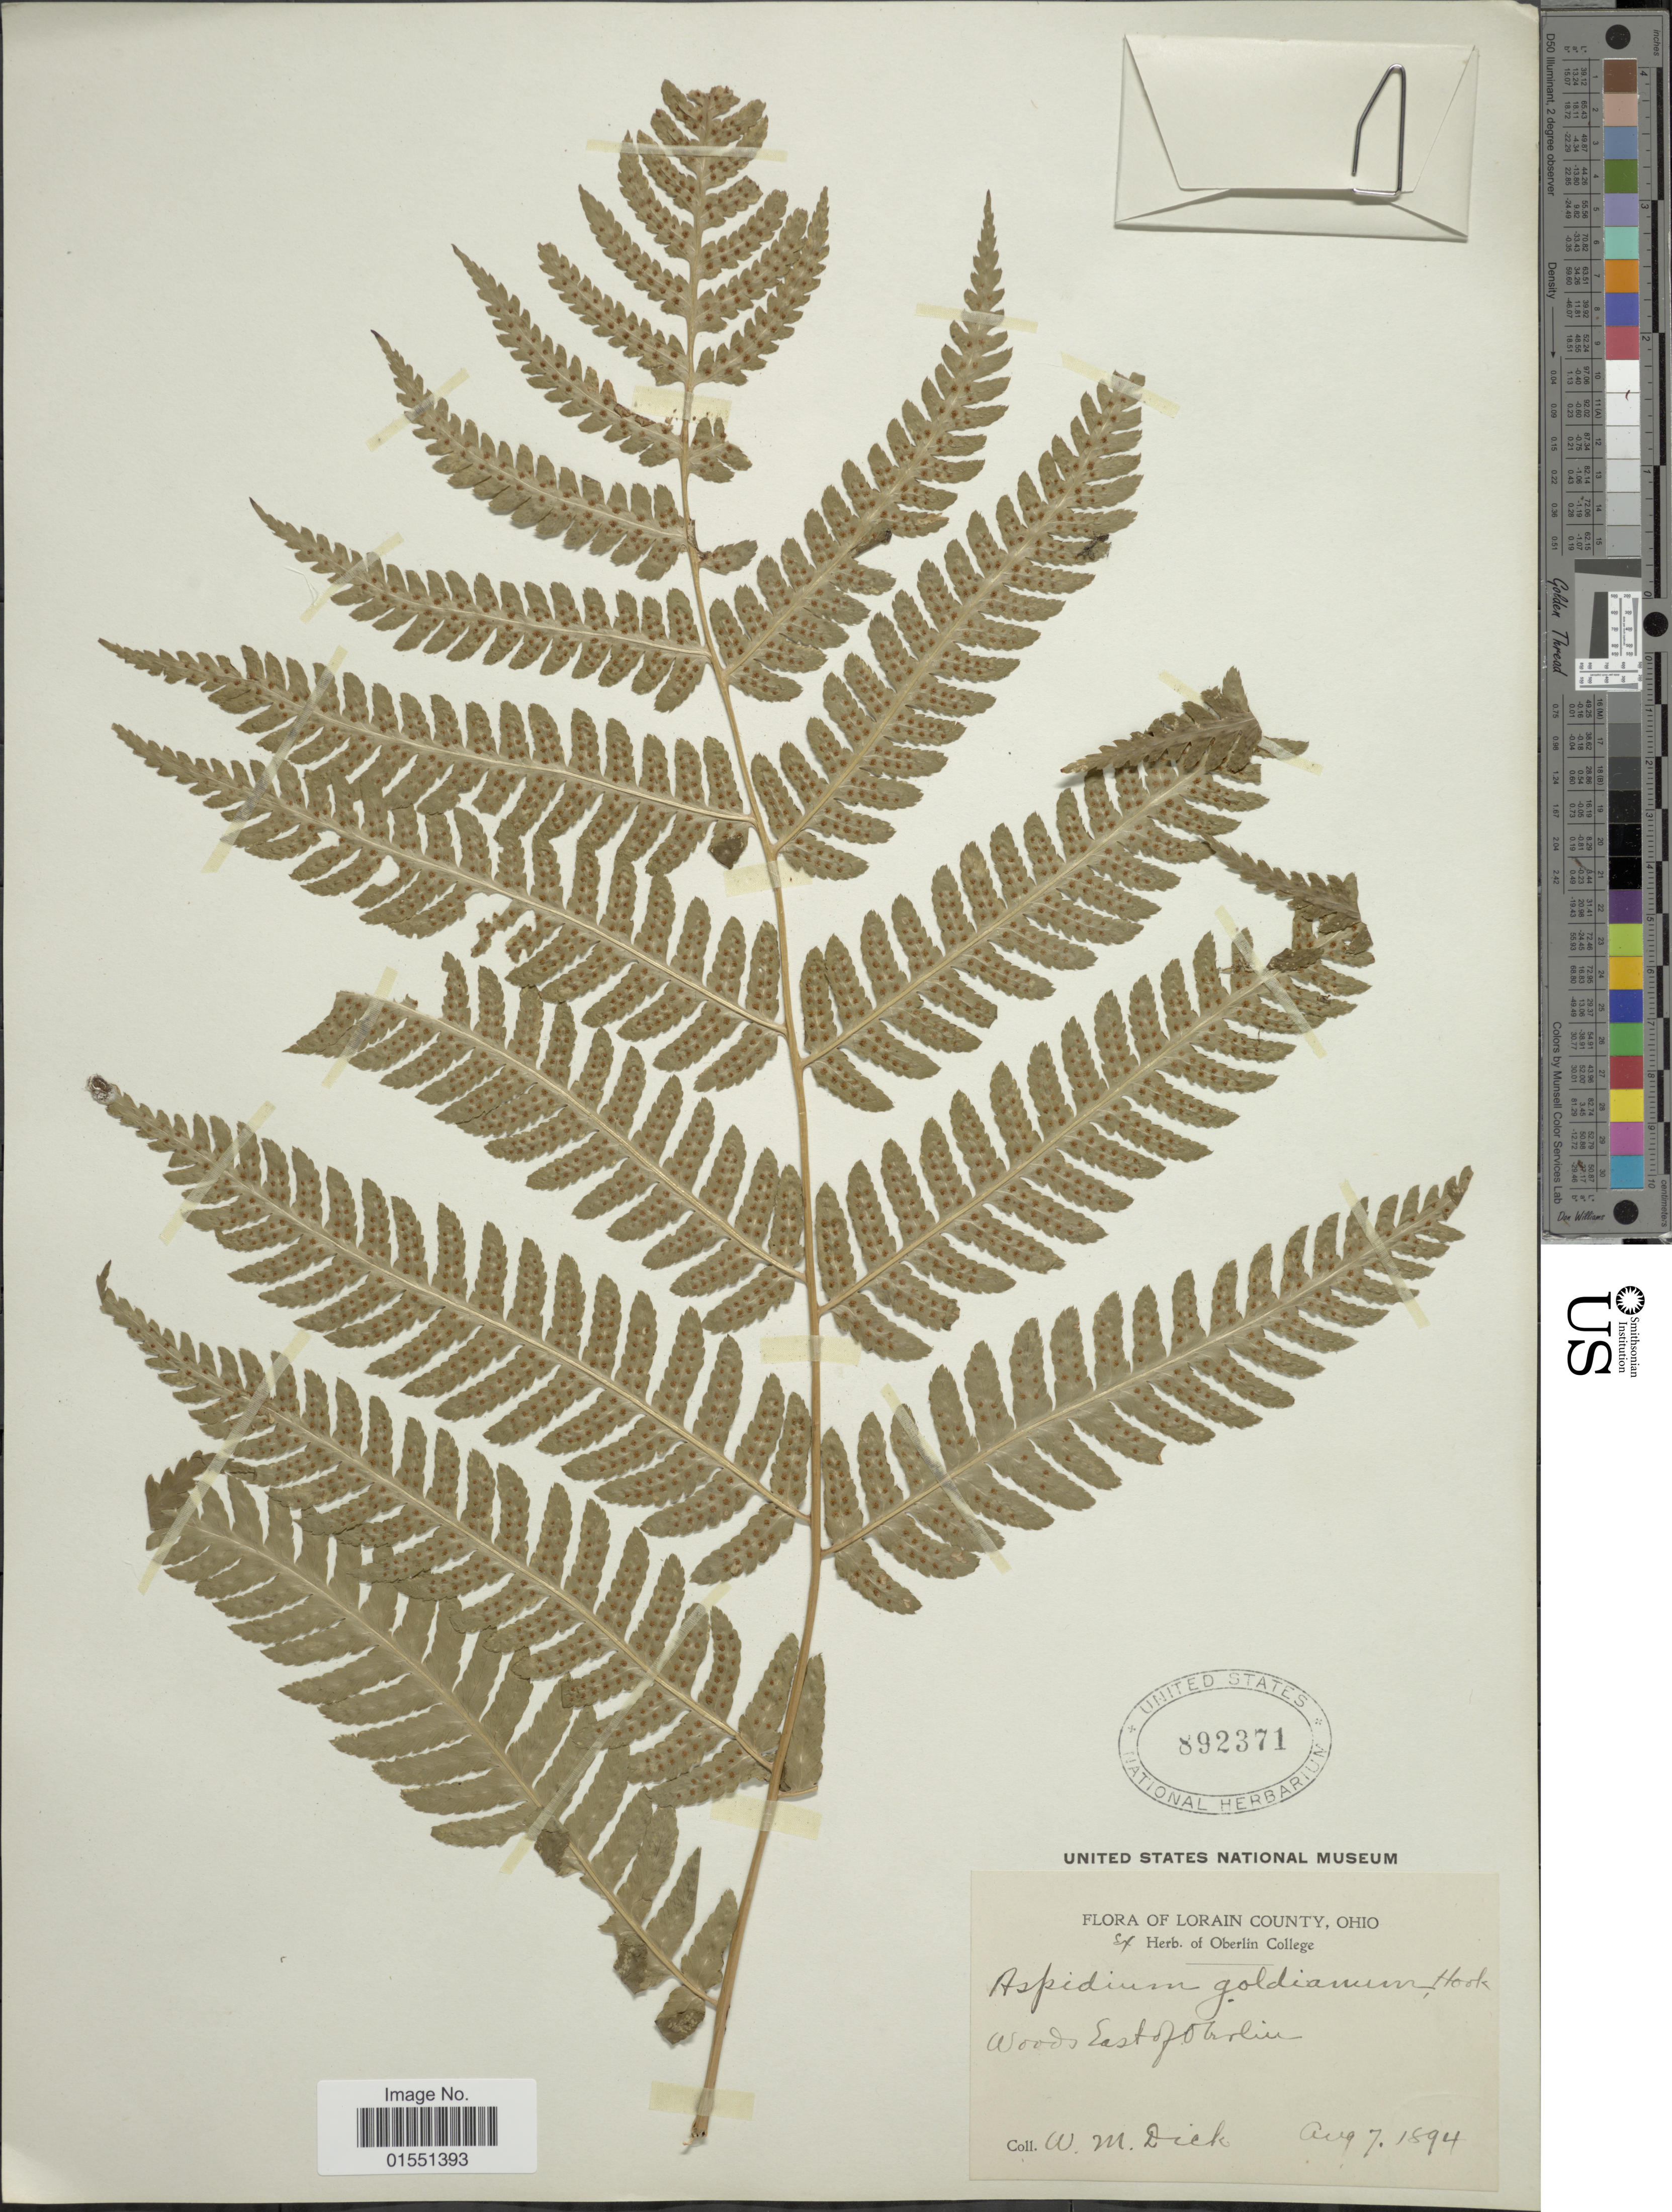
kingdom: Plantae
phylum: Tracheophyta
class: Polypodiopsida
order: Polypodiales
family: Dryopteridaceae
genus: Dryopteris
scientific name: Dryopteris goldiana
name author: (Hook. ex Goldie) A. Gray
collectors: W. Dick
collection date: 1894-08-07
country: United States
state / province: Ohio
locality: Lorain County. Woods East of Oberlin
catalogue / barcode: US 892371